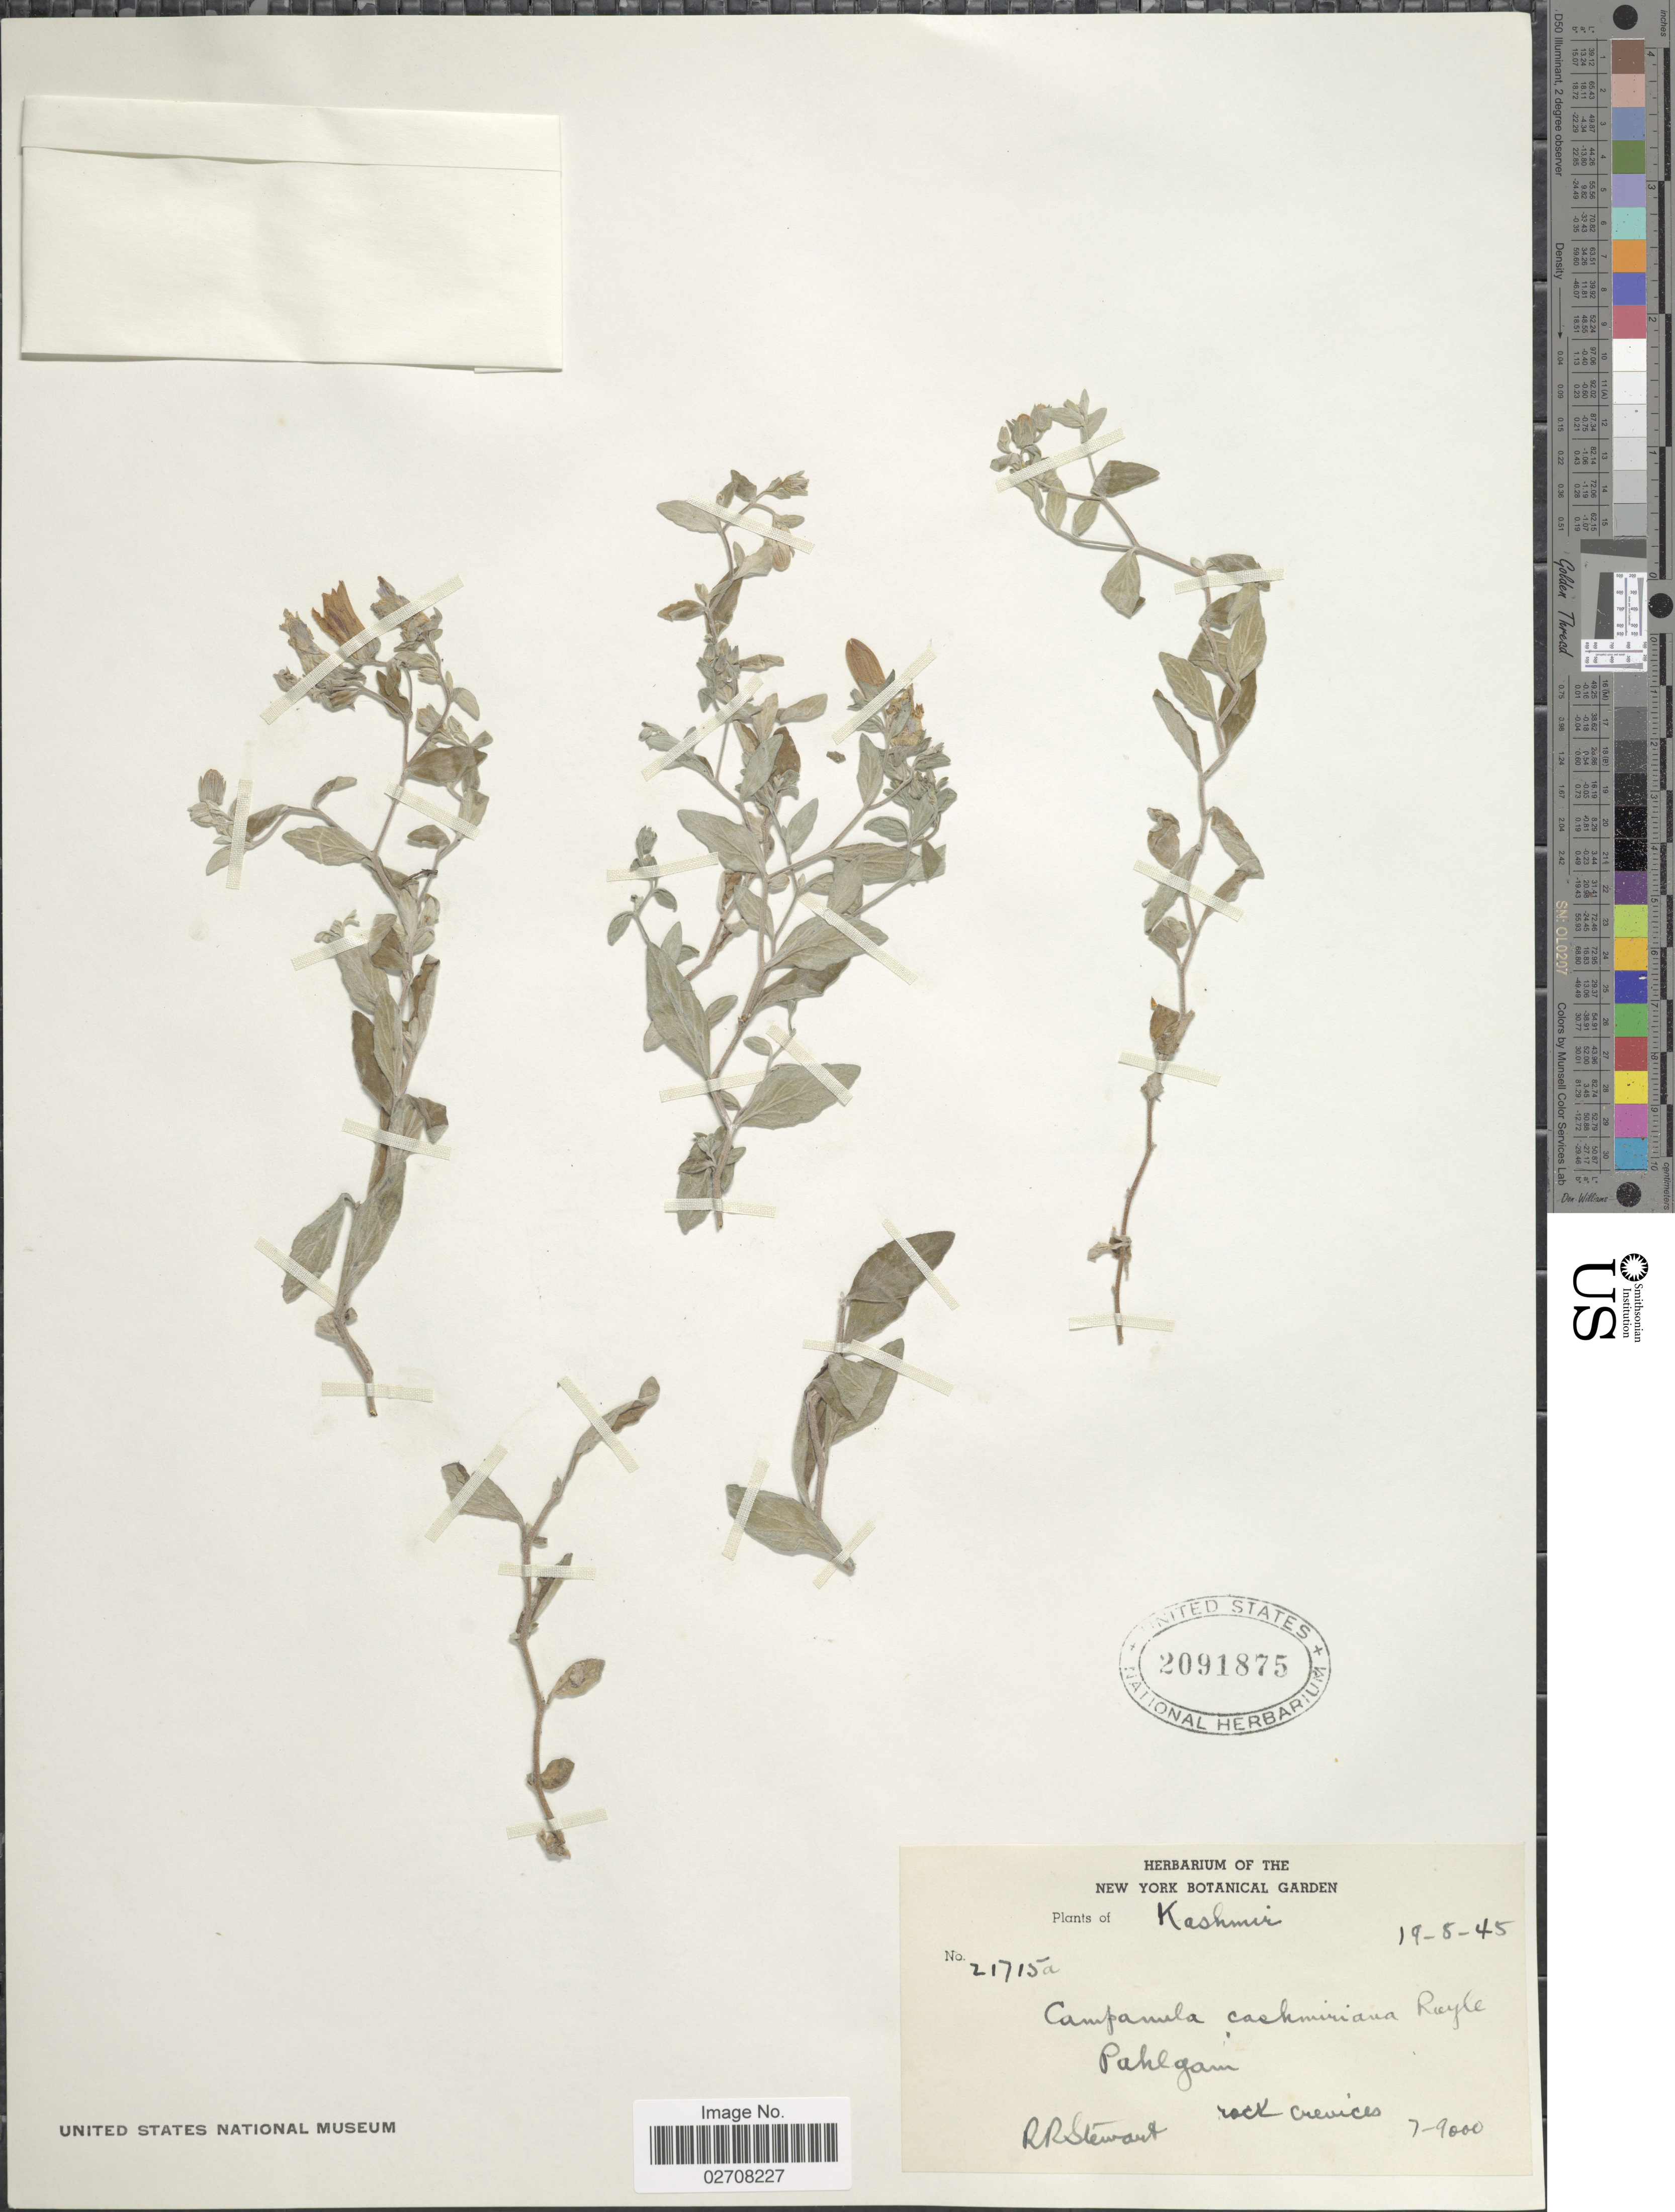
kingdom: Plantae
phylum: Tracheophyta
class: Magnoliopsida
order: Asterales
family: Campanulaceae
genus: Campanula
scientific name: Campanula cashmeriana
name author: Royle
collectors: R. R. Stewart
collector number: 21715a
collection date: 1945-08-19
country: India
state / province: Jammu and Kashmir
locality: Kashmir. Pahlgam.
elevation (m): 2134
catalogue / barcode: US 2091875